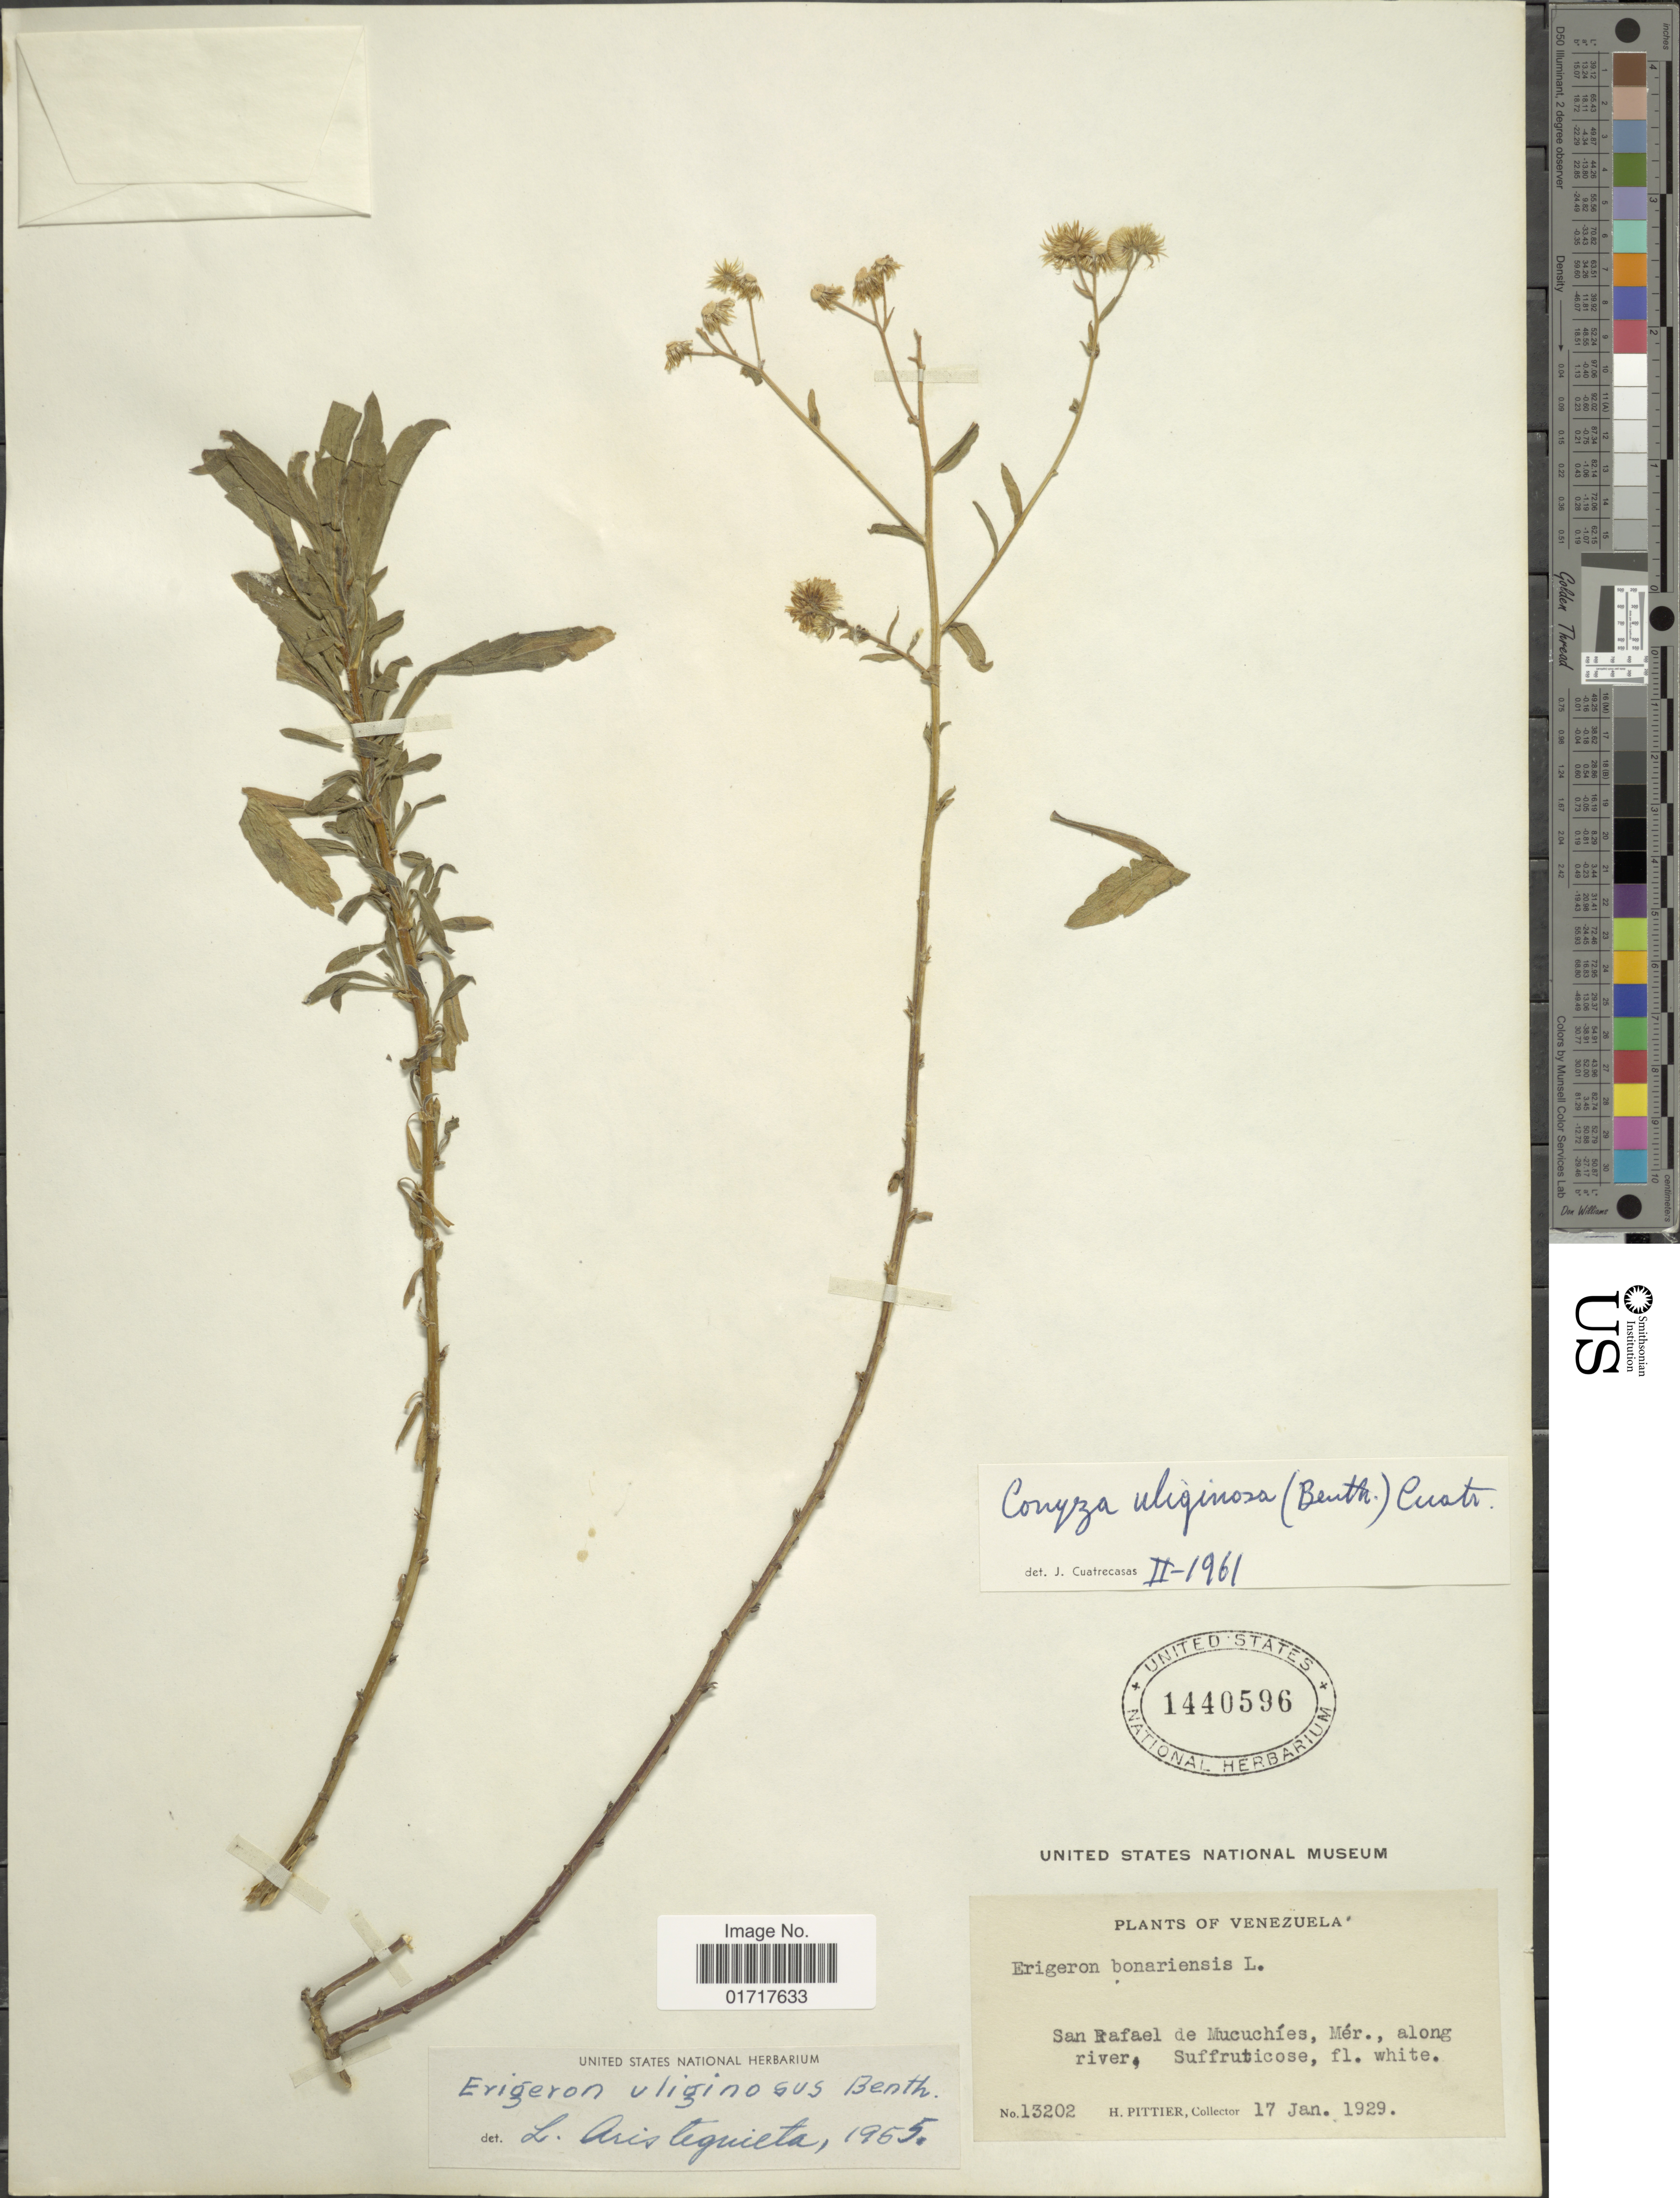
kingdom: Plantae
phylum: Tracheophyta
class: Magnoliopsida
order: Asterales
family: Asteraceae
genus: Conyza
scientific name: Conyza uliginosa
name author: (Benth.) Cuatrec.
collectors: H. F. Pittier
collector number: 13202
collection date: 1929-01-17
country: Venezuela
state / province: Mérida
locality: San rafael de Mucuchies, Mer. along river.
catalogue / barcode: US 1440596